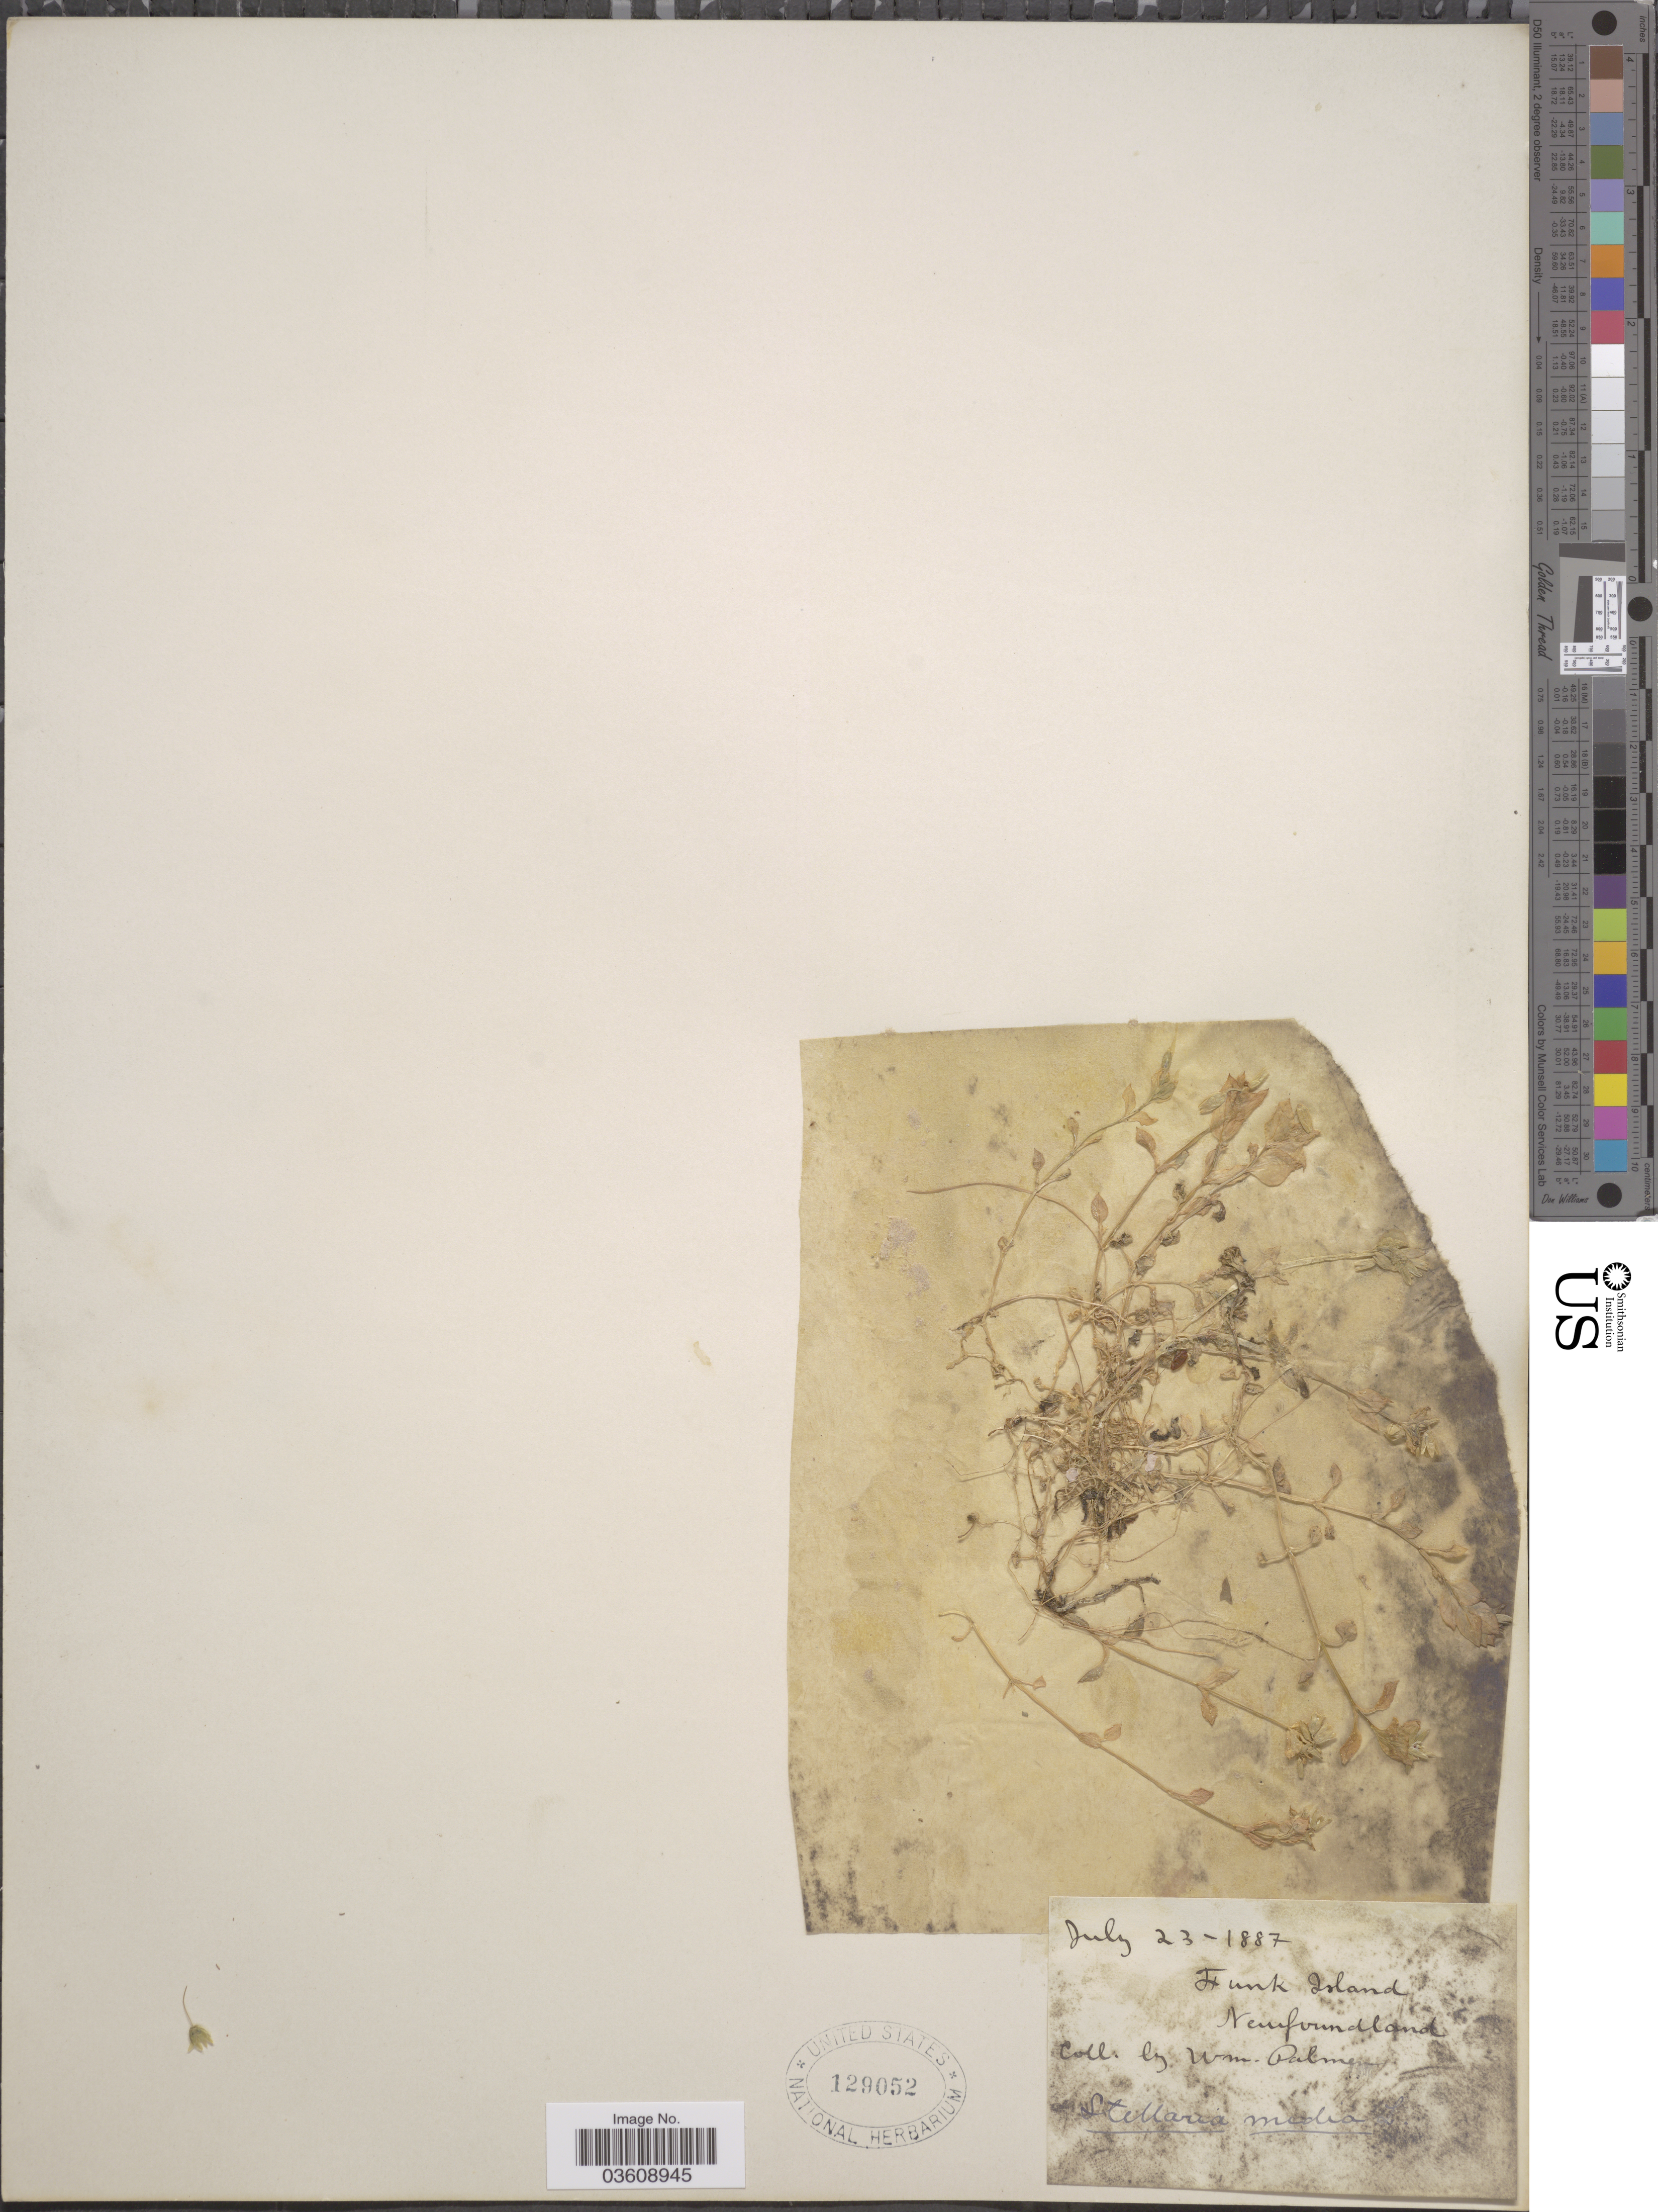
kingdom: Plantae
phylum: Tracheophyta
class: Magnoliopsida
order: Caryophyllales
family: Caryophyllaceae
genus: Stellaria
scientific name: Stellaria media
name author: (L.) Vill.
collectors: W. Palmer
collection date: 1887-07-23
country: Canada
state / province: Newfoundland and Labrador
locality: Funk Island.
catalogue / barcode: US 129052